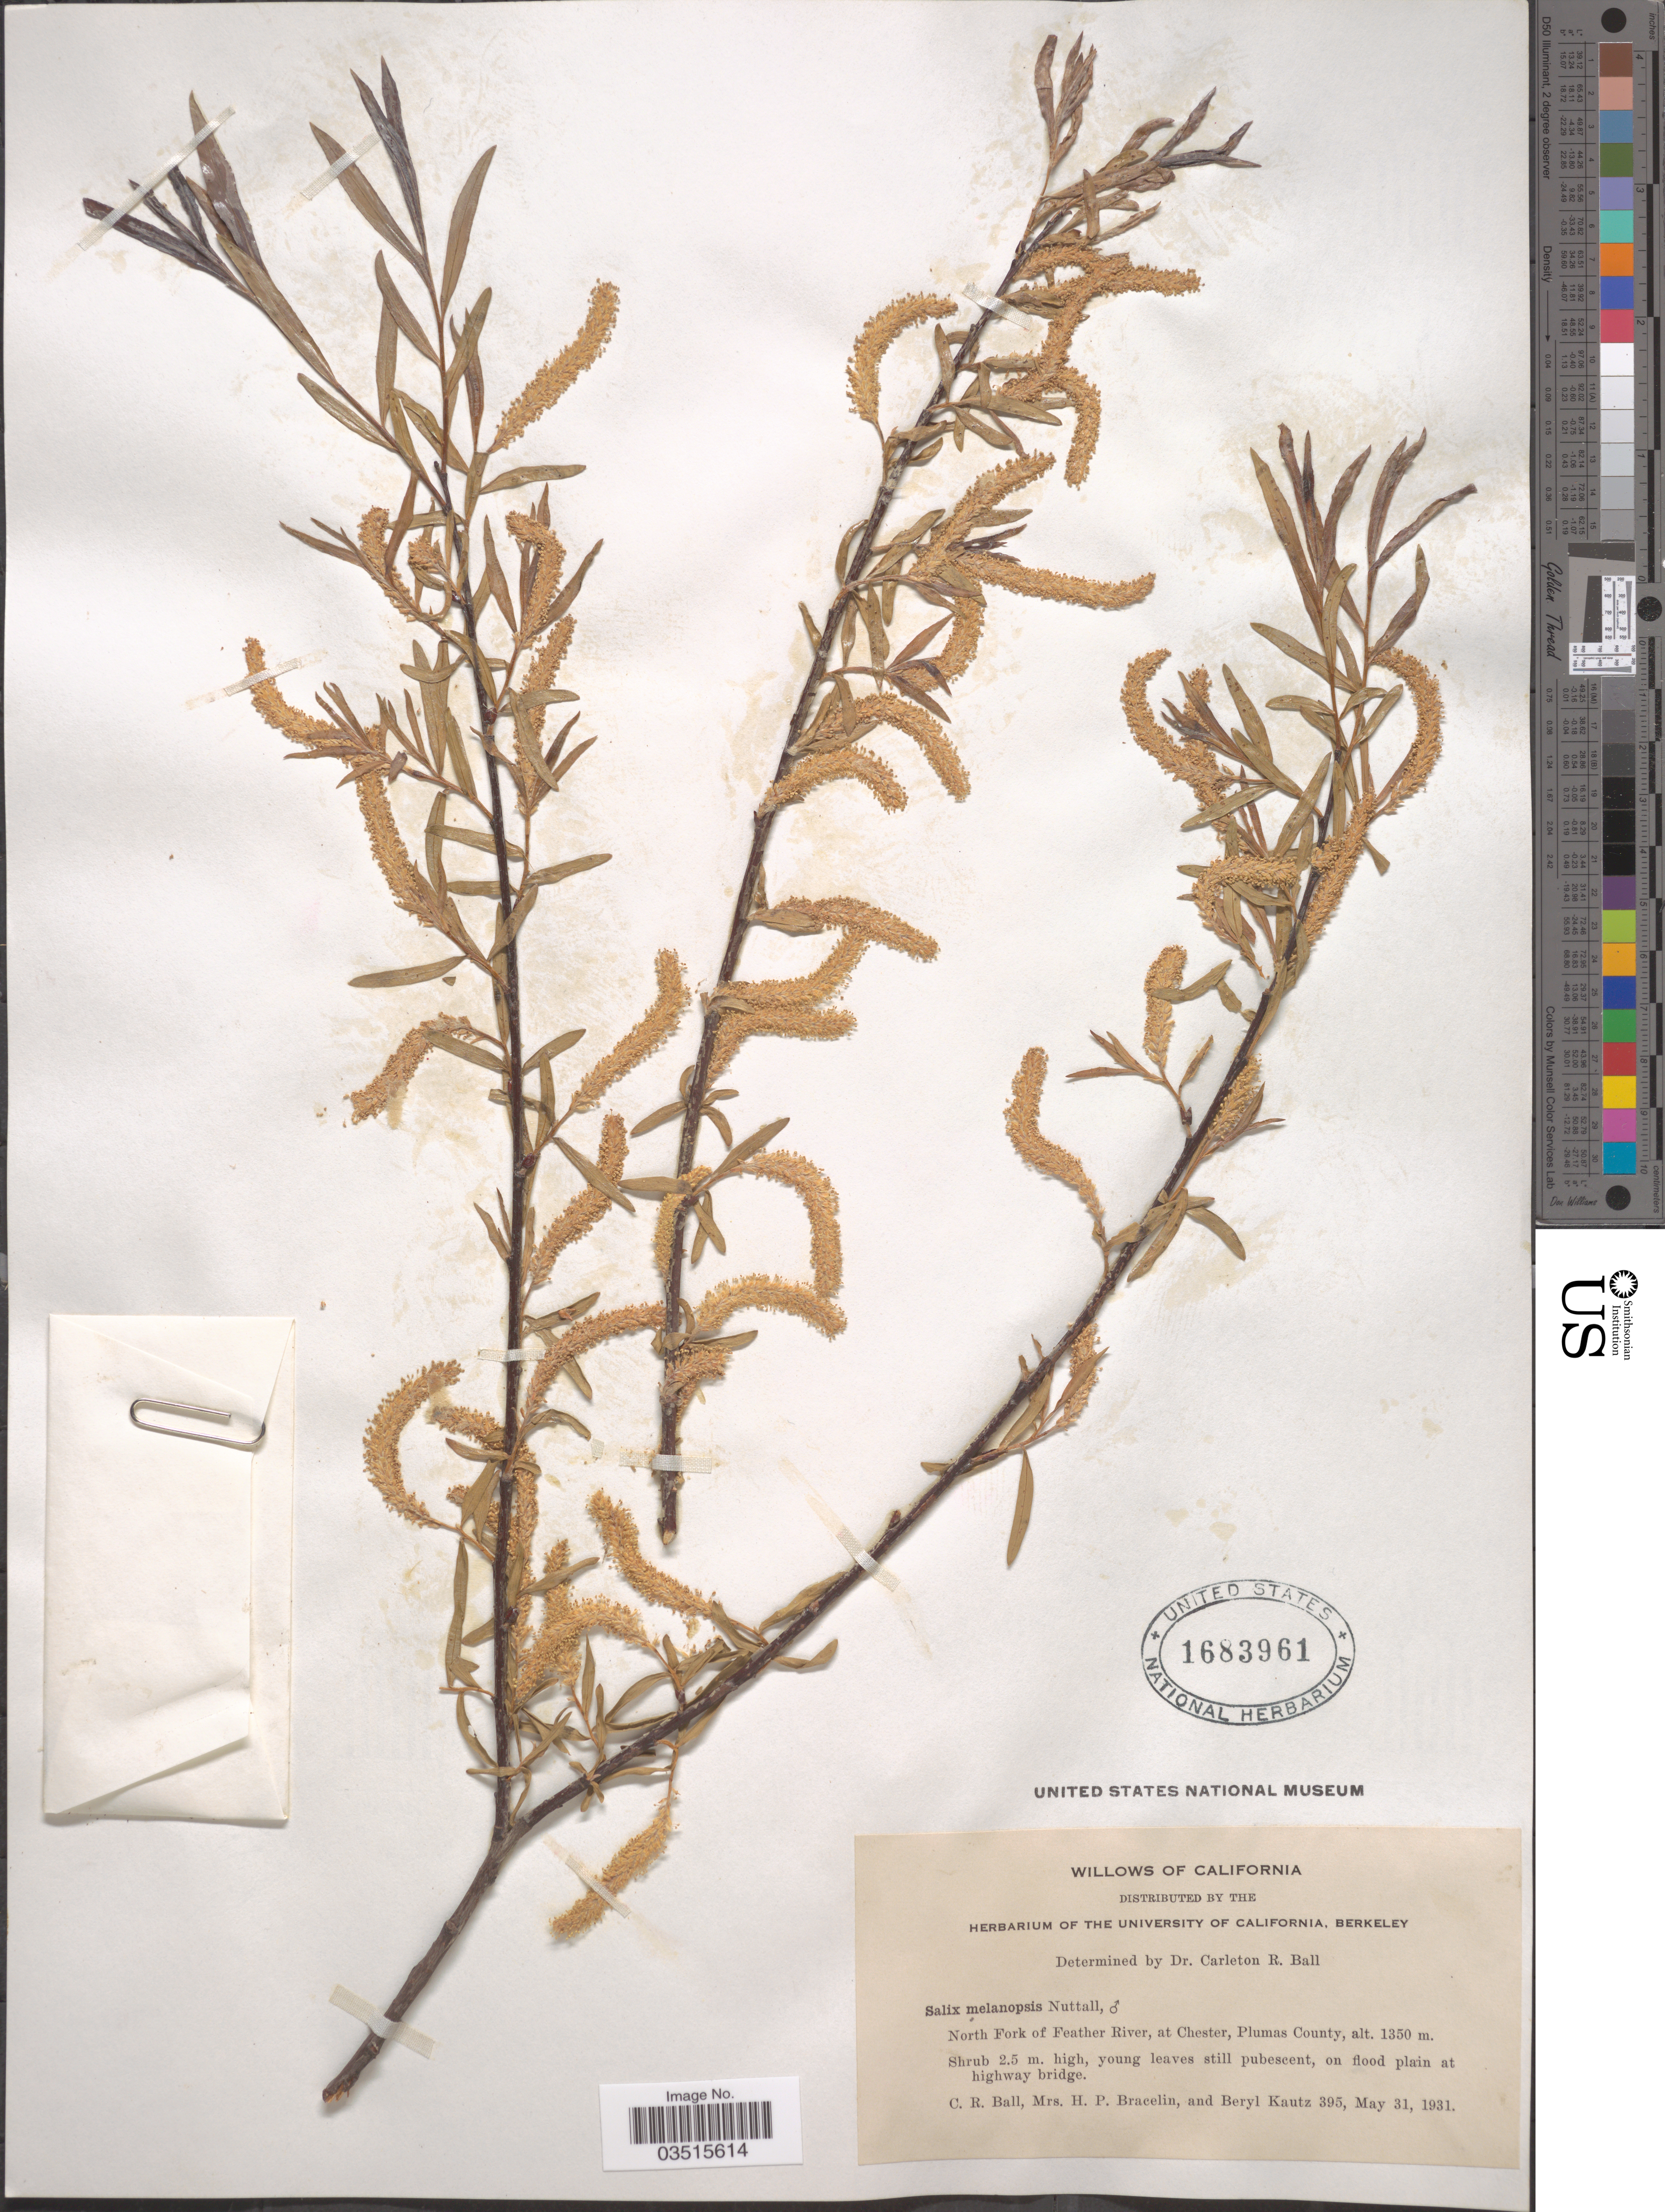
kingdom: Plantae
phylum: Tracheophyta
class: Magnoliopsida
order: Malpighiales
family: Salicaceae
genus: Salix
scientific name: Salix melanopsis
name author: Nutt.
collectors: C. R. Ball, H. Bracelin & B. Kautz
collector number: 395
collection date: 1931-05-31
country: United States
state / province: California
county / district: Plumas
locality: North Fork of Feather River, at Chester, Plumas County.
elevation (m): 1350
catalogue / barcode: US 1683961